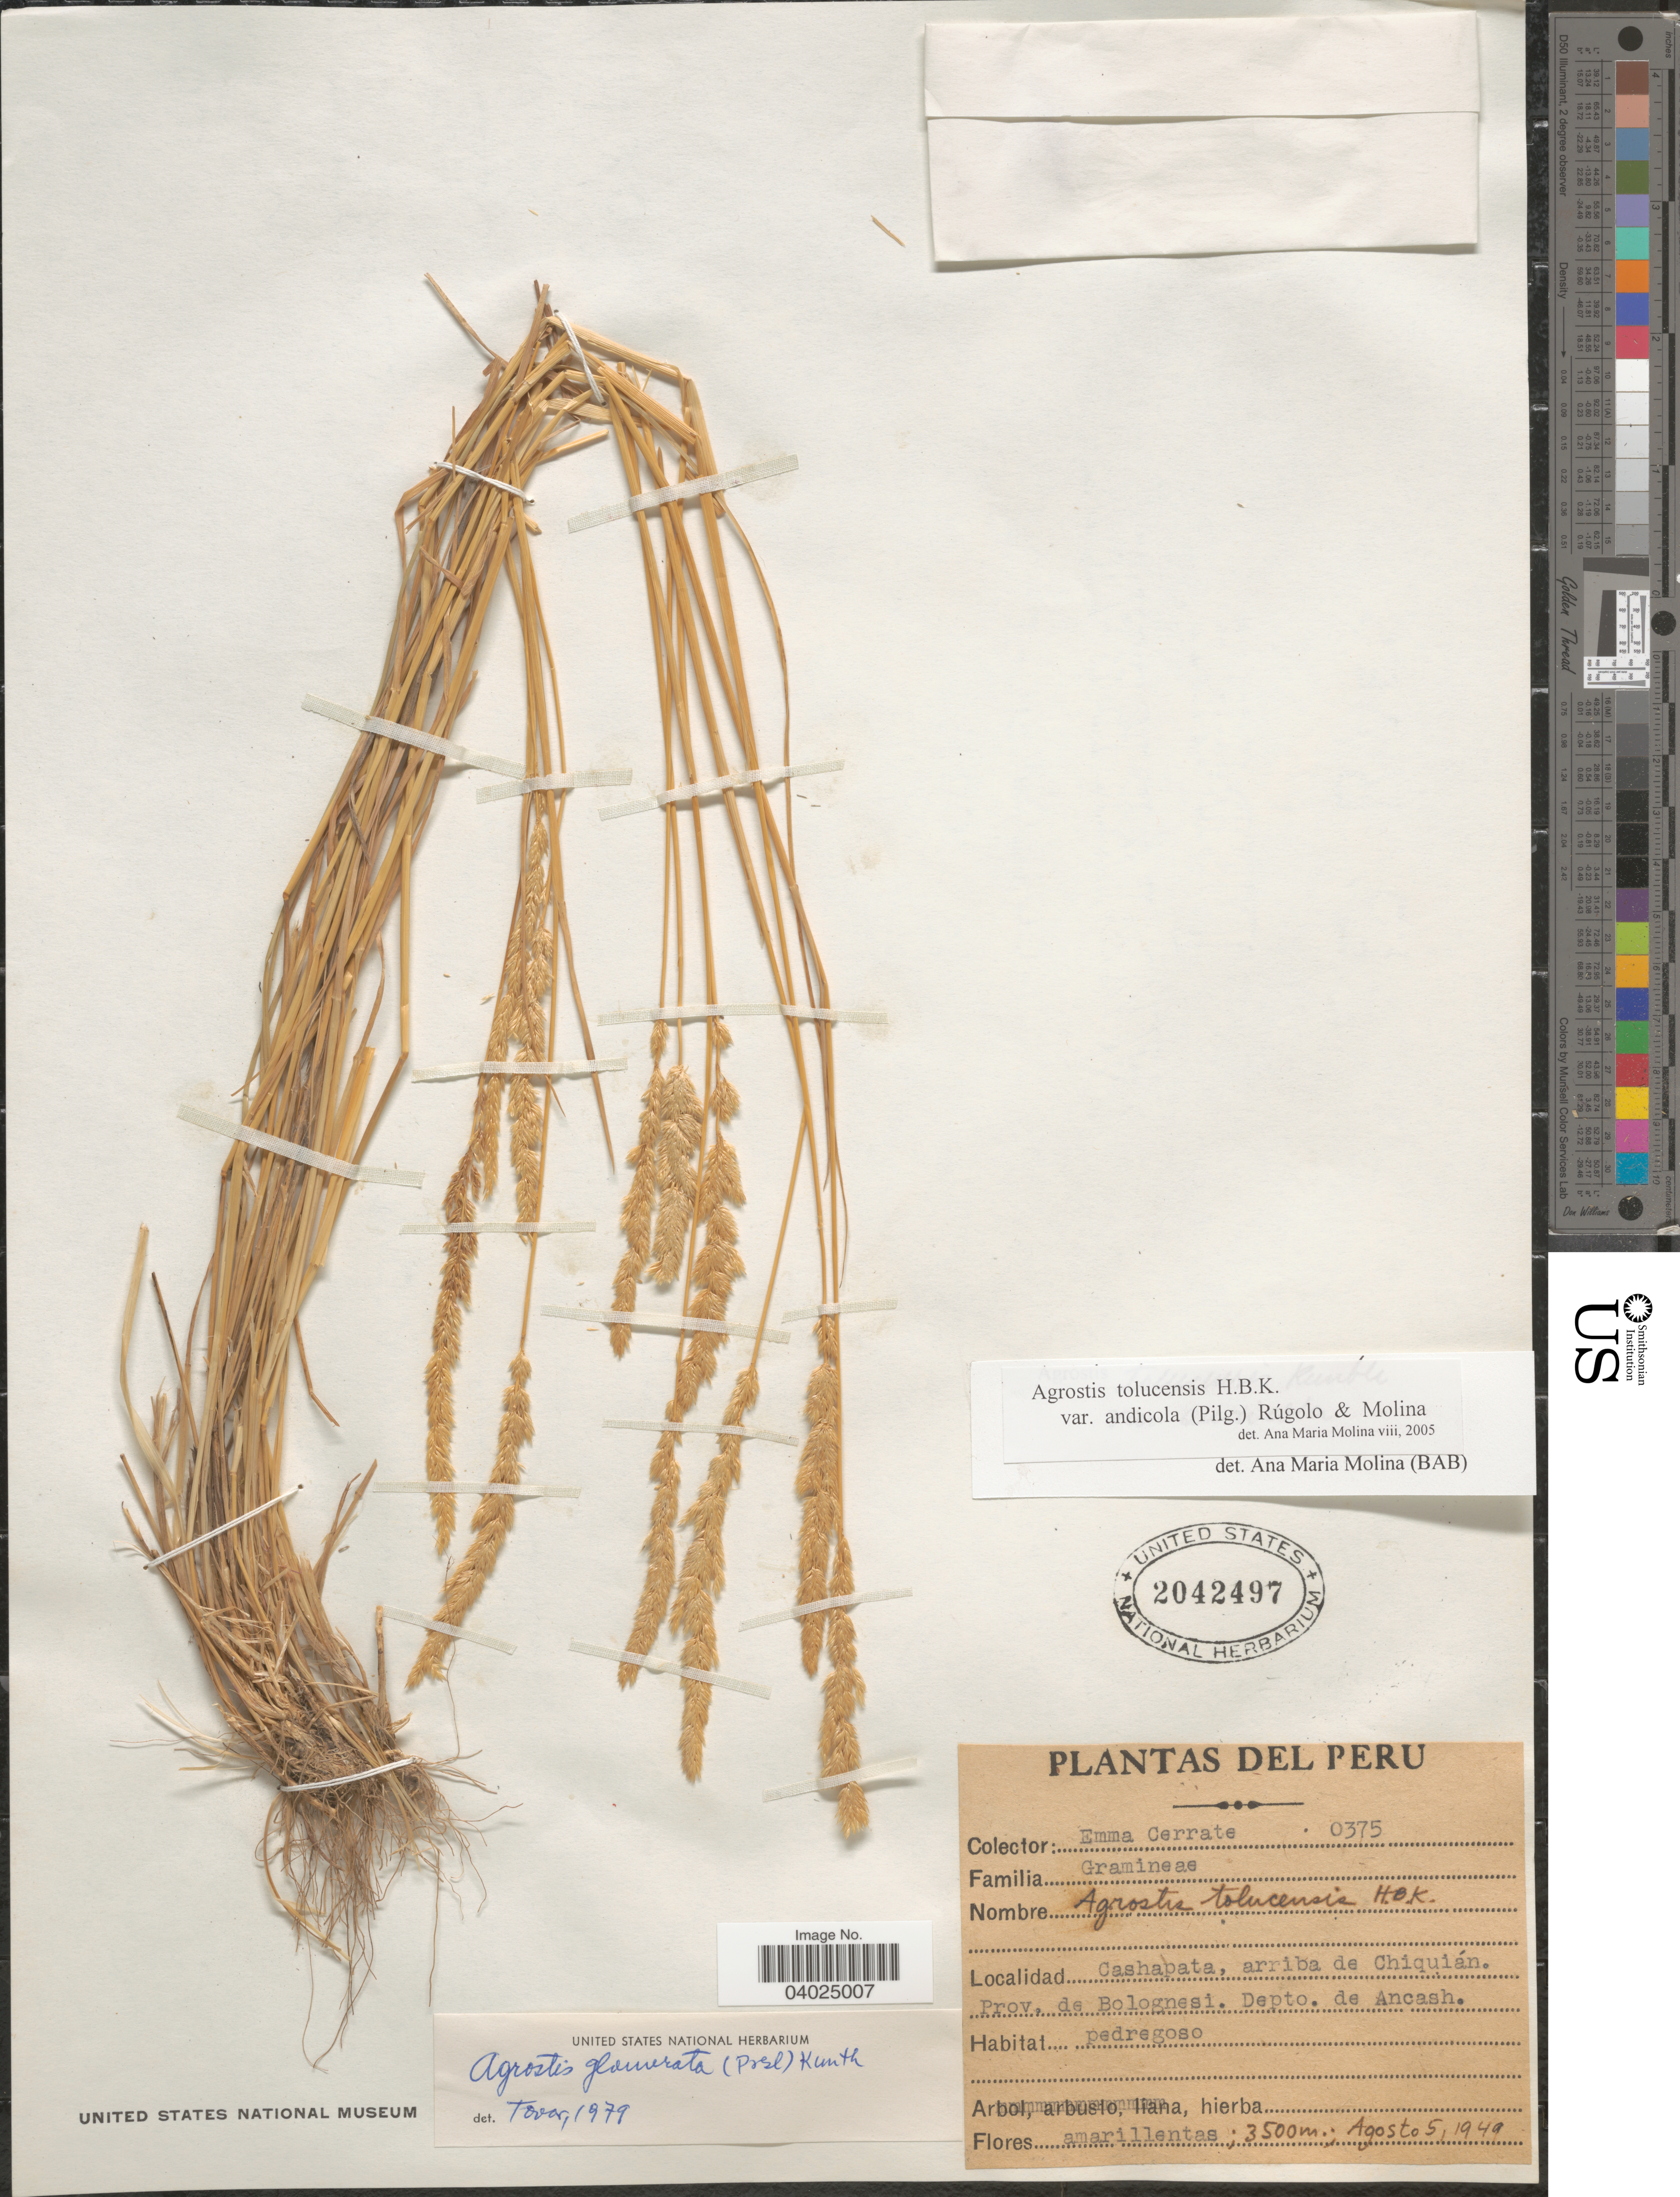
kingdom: Plantae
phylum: Tracheophyta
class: Liliopsida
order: Poales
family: Poaceae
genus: Agrostis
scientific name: Agrostis tolucensis var. andicola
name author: (Pilg.) Rúgolo & A.M. Molina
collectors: E. Cerrate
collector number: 0375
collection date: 1949-08-05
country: Peru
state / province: Ancash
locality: Cashapata, arriba de Chiquián. Prov. de Bolognesi. Depto. de Ancash.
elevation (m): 3500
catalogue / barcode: US 2042497